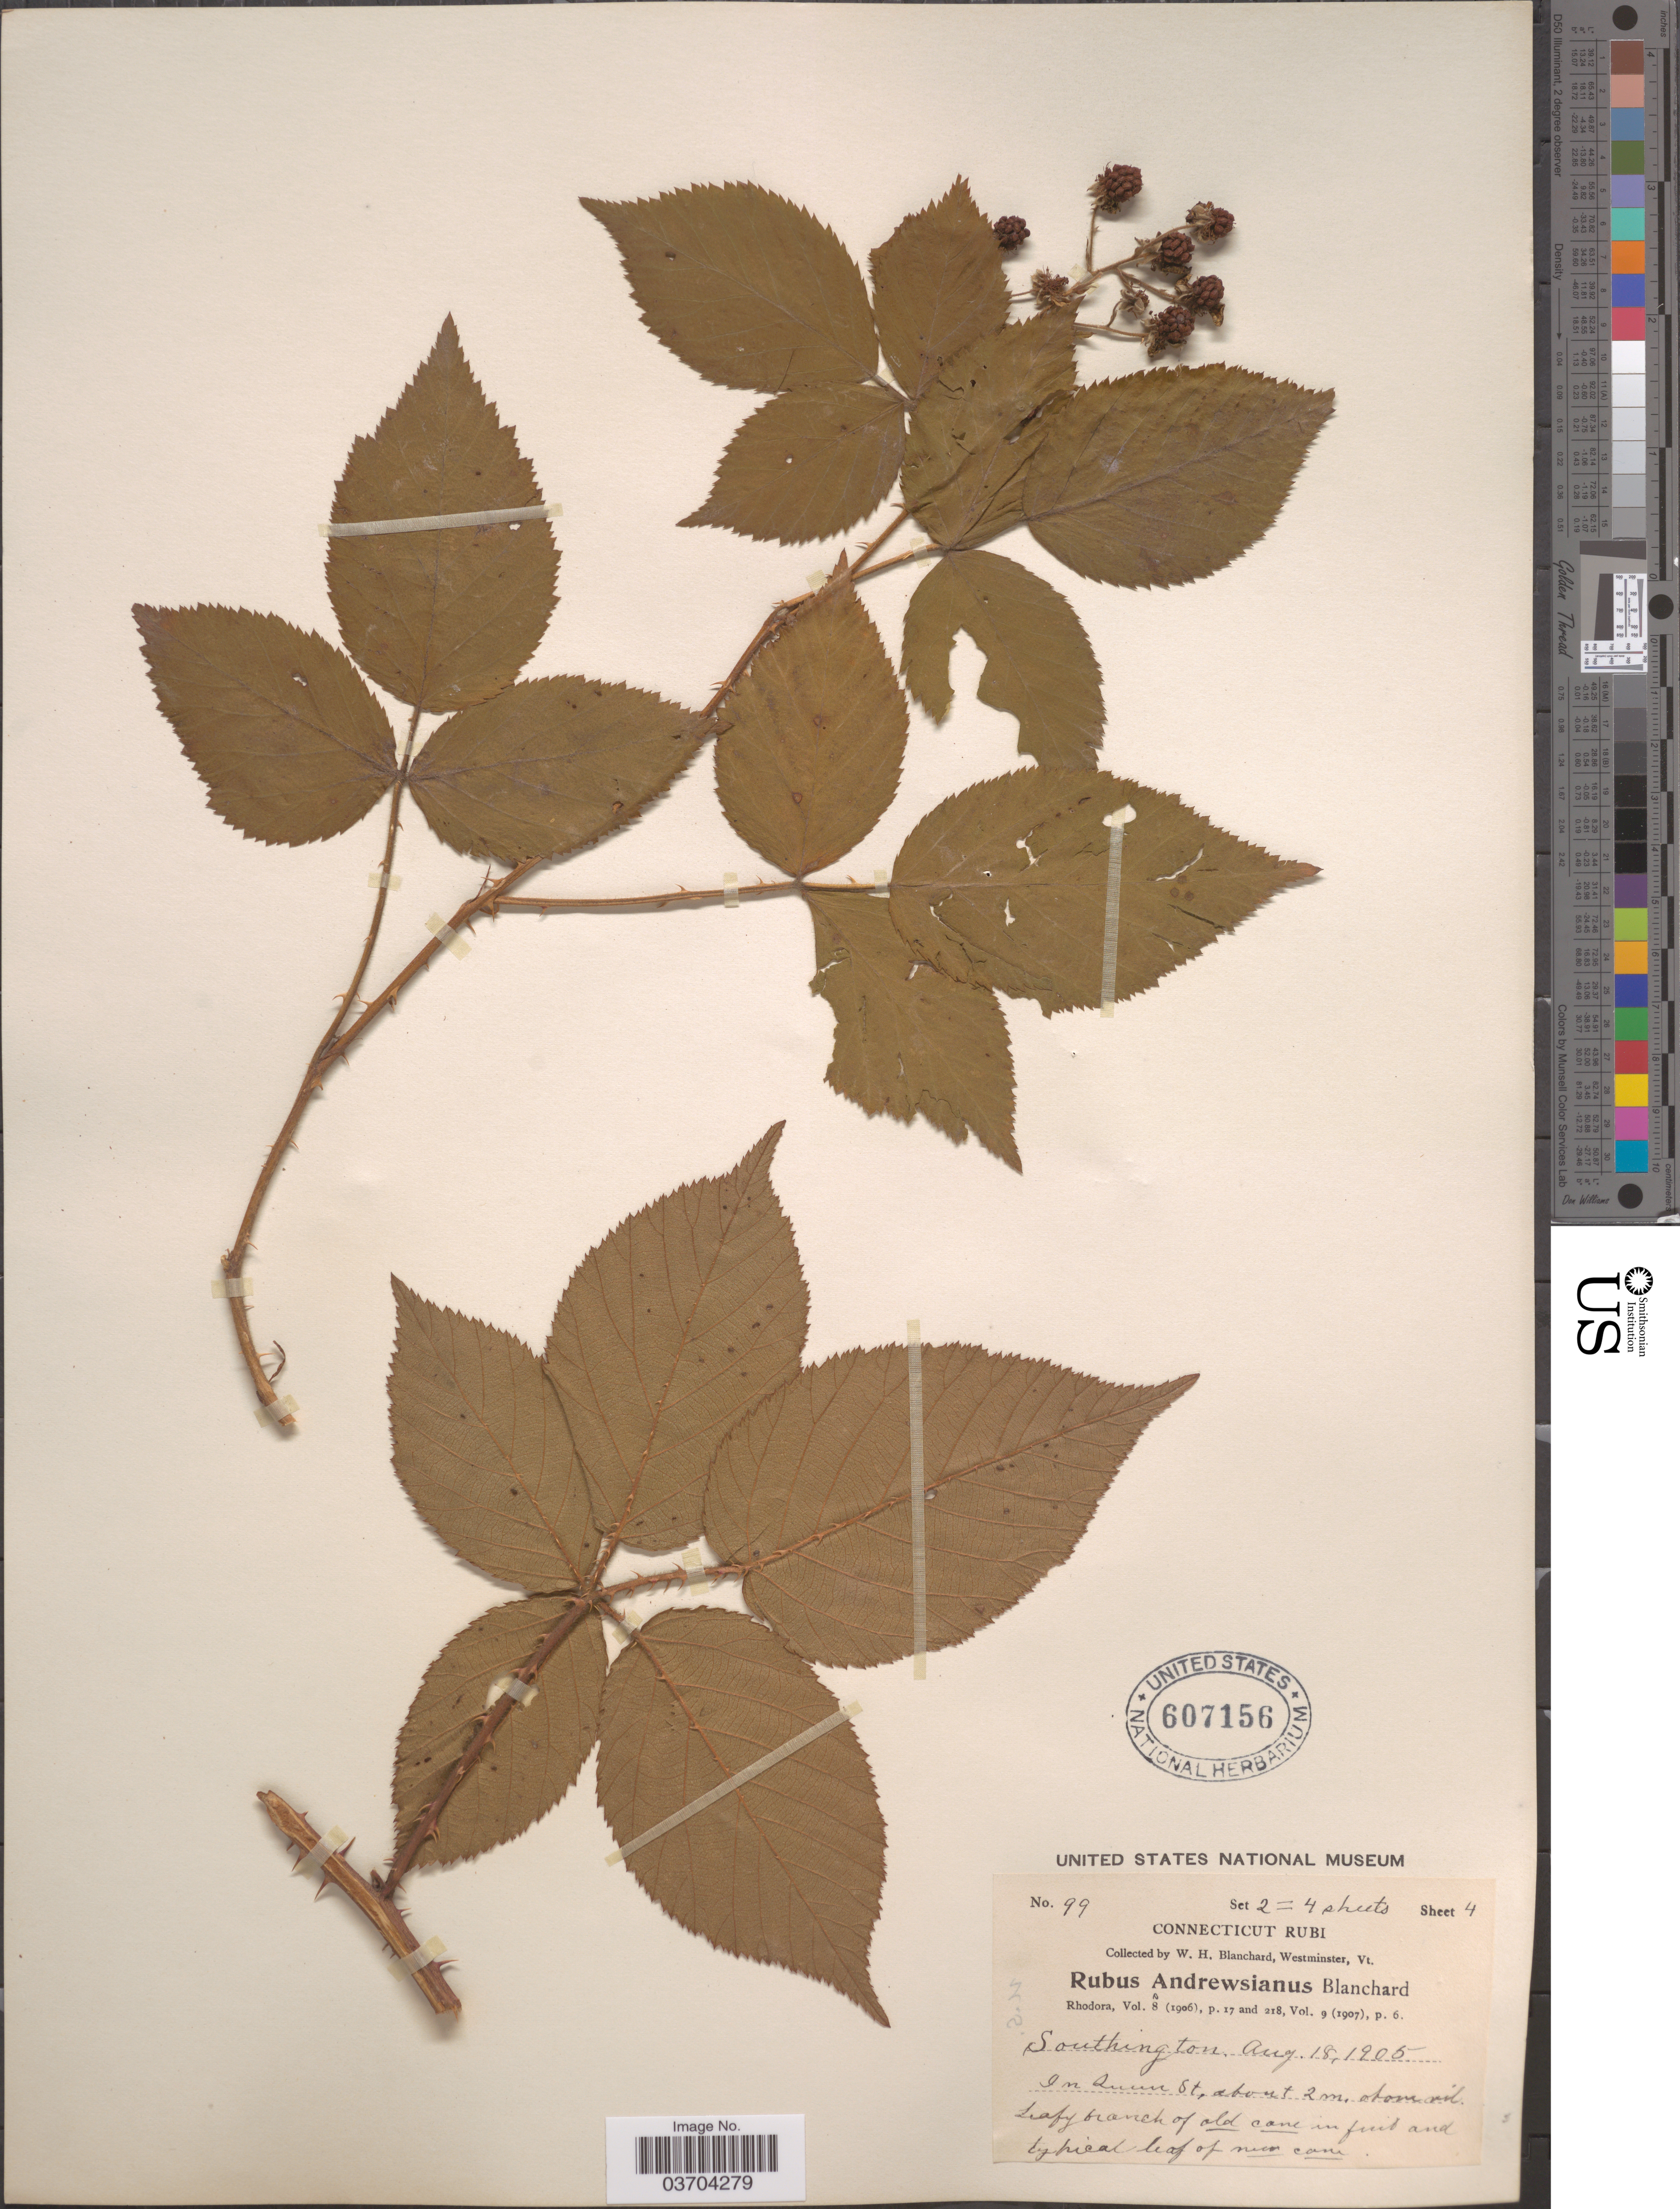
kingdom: Plantae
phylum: Tracheophyta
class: Magnoliopsida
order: Rosales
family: Rosaceae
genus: Rubus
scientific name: Rubus argutus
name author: Link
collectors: W. H. Blanchard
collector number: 99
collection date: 1905-08-18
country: United States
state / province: Connecticut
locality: Southington. In Queen St., about 2m, above vil.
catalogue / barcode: US 607156